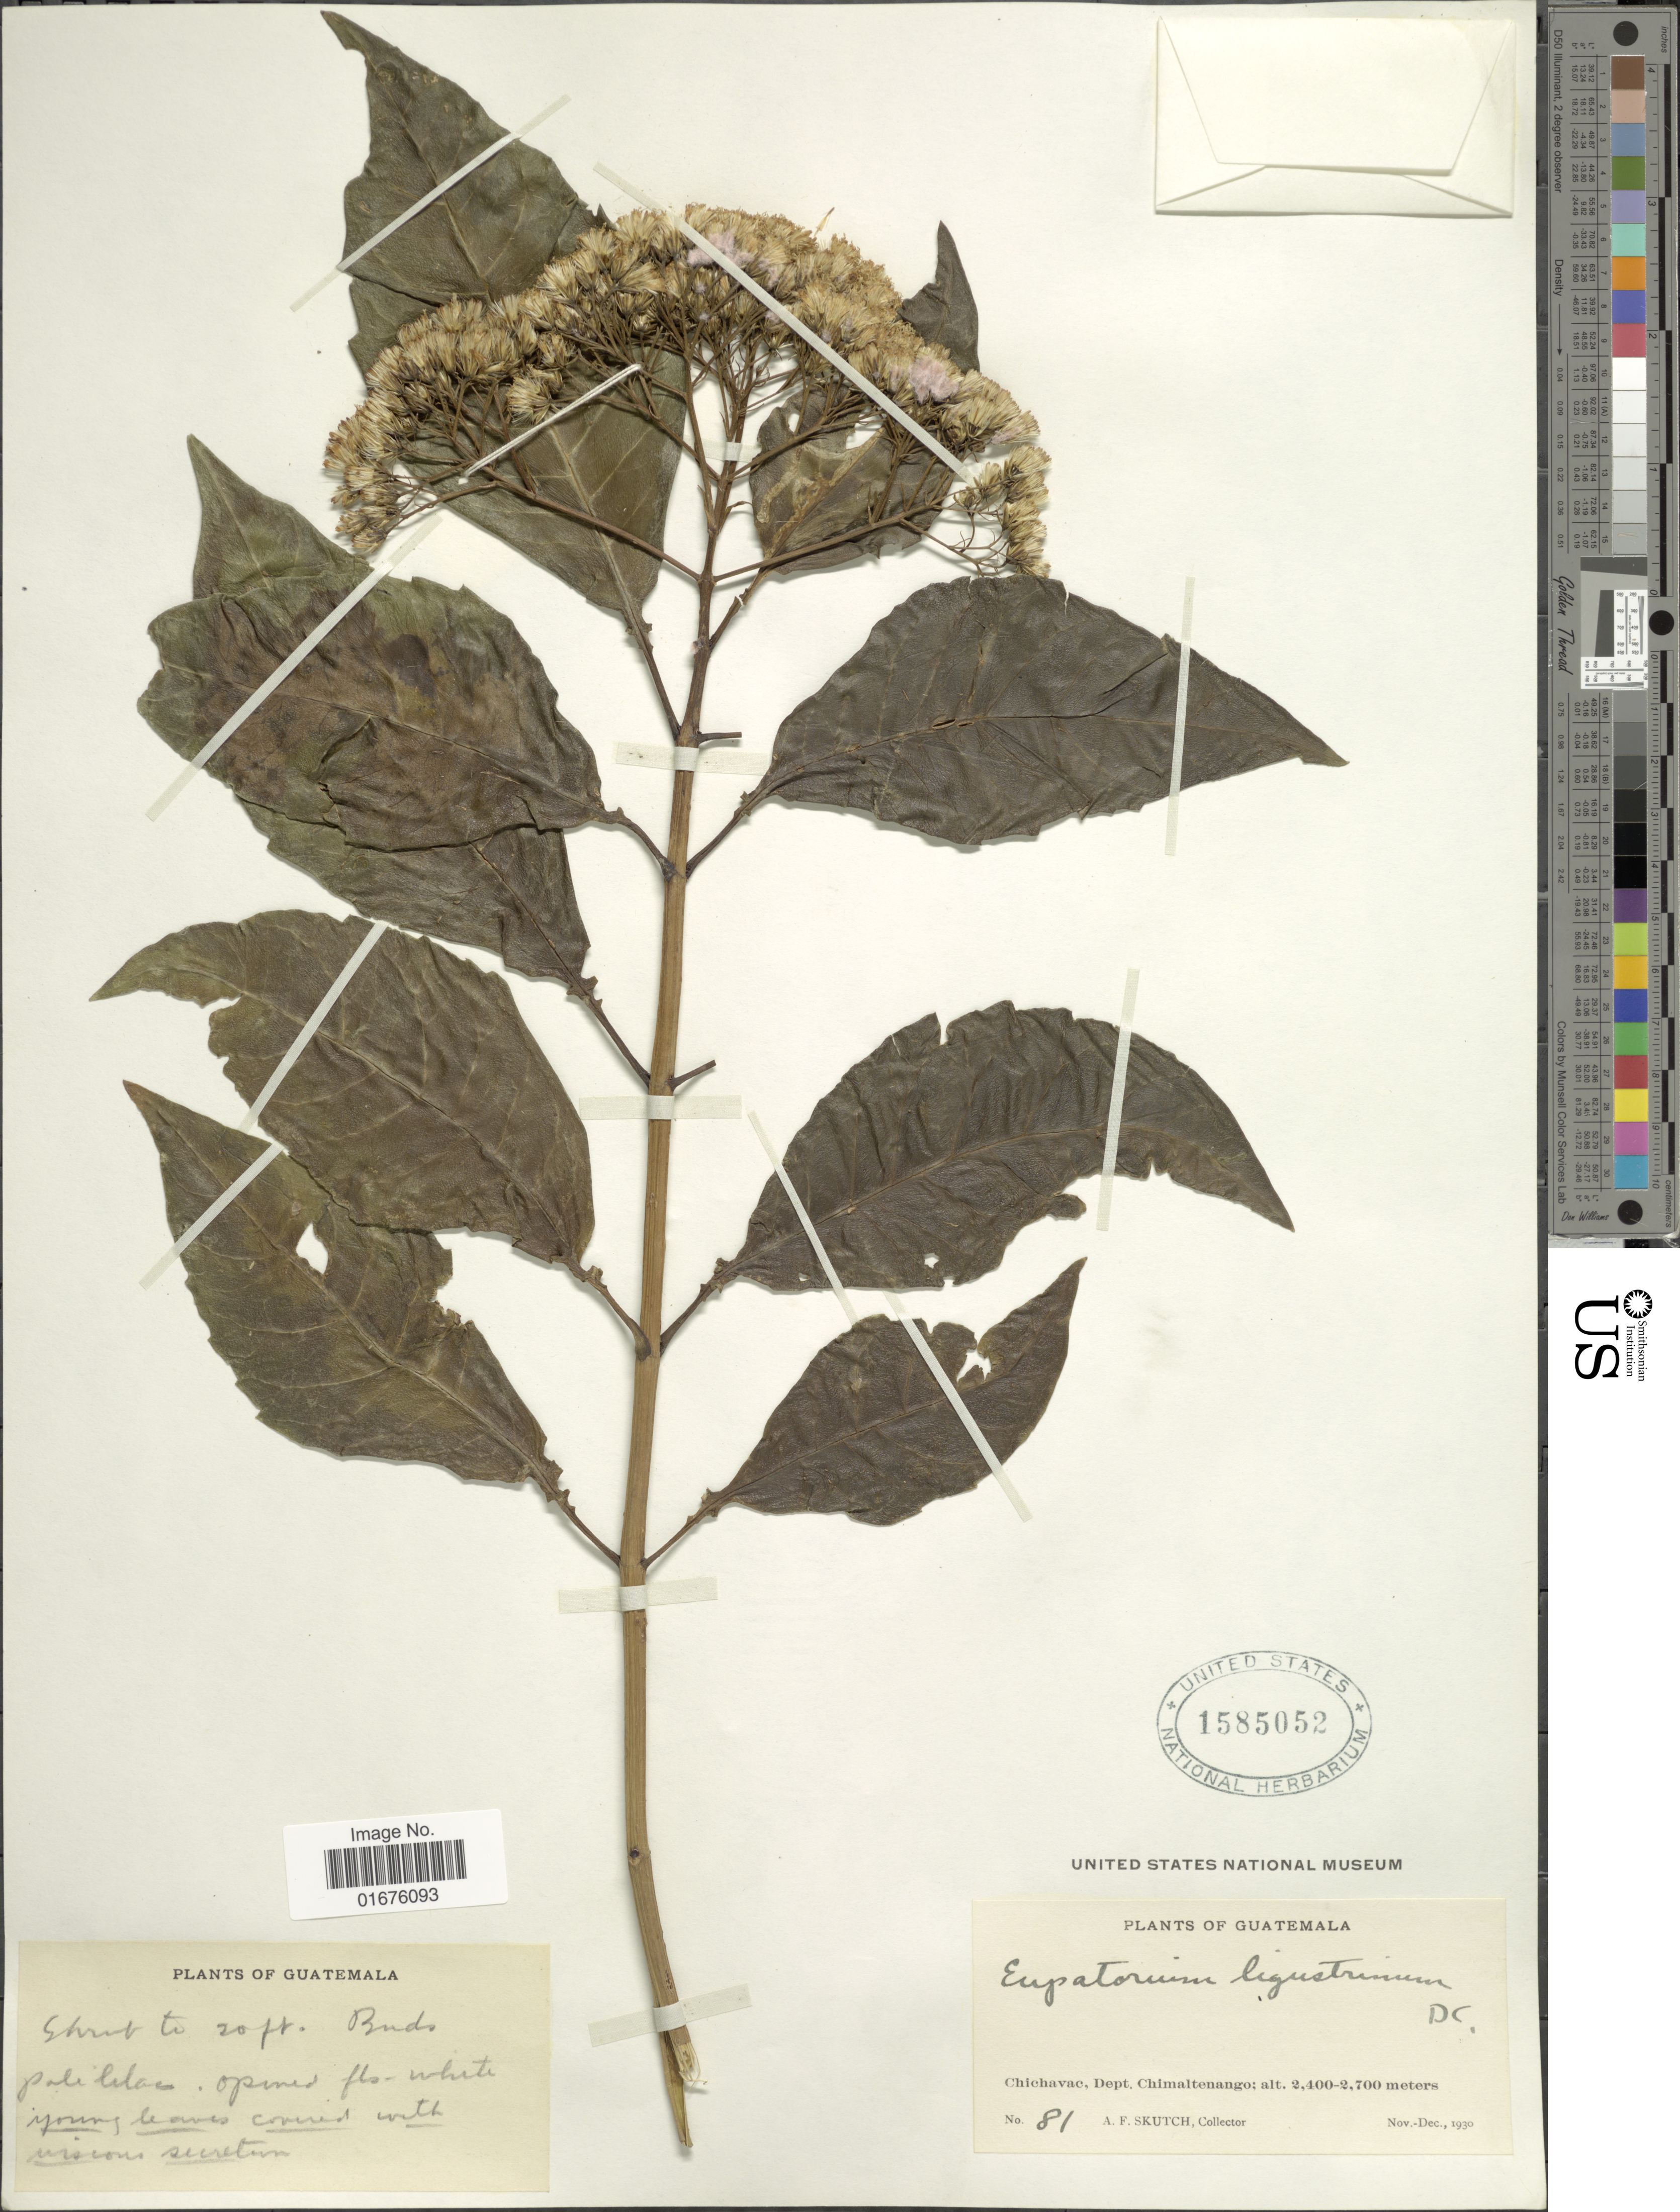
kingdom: Plantae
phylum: Tracheophyta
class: Magnoliopsida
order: Asterales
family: Asteraceae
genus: Ageratina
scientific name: Ageratina ligustrina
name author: (DC.) R.M. King & H. Rob.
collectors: A. F. Skutch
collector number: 81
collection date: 1930-11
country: Guatemala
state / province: Chimaltenango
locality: Chichavac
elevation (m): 2400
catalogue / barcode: US 1585052